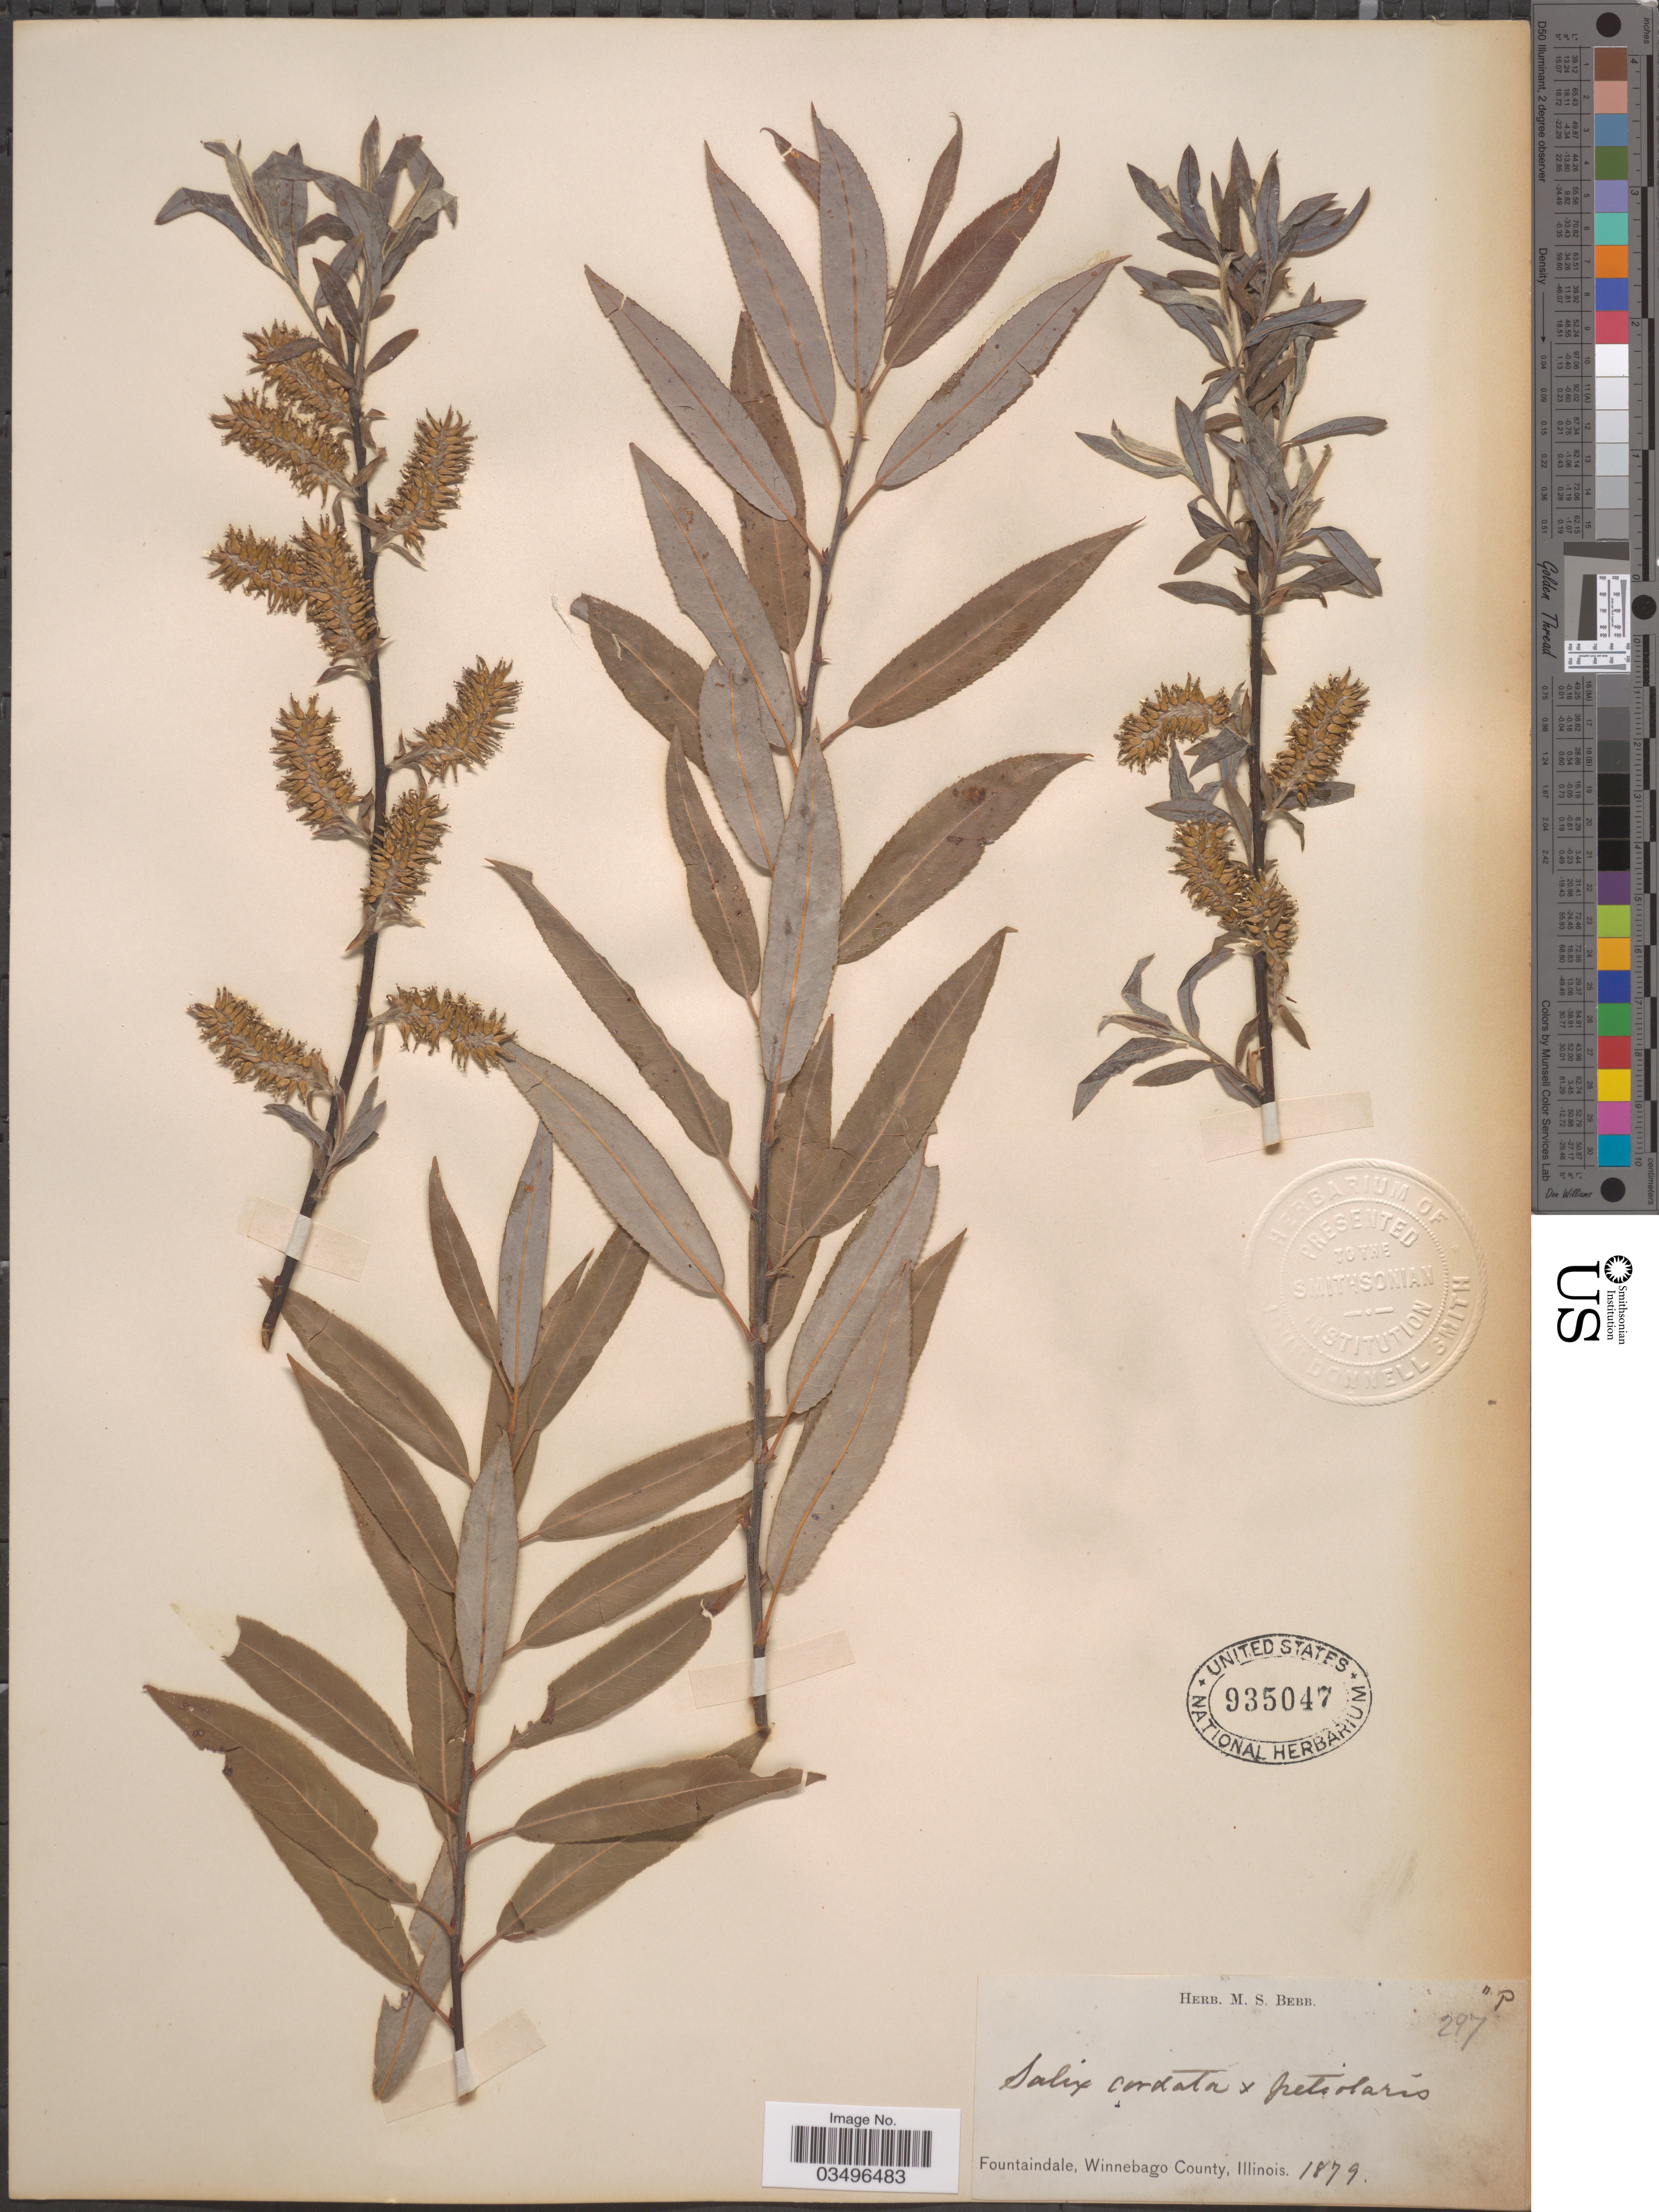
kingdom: Plantae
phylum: Tracheophyta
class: Magnoliopsida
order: Malpighiales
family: Salicaceae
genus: Salix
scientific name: Salix cordata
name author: Michx.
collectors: ex Herb. M. S. Bebb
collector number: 297 P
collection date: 1879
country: United States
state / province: Illinois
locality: Fountaindale, Winnebago County.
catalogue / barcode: US 935047